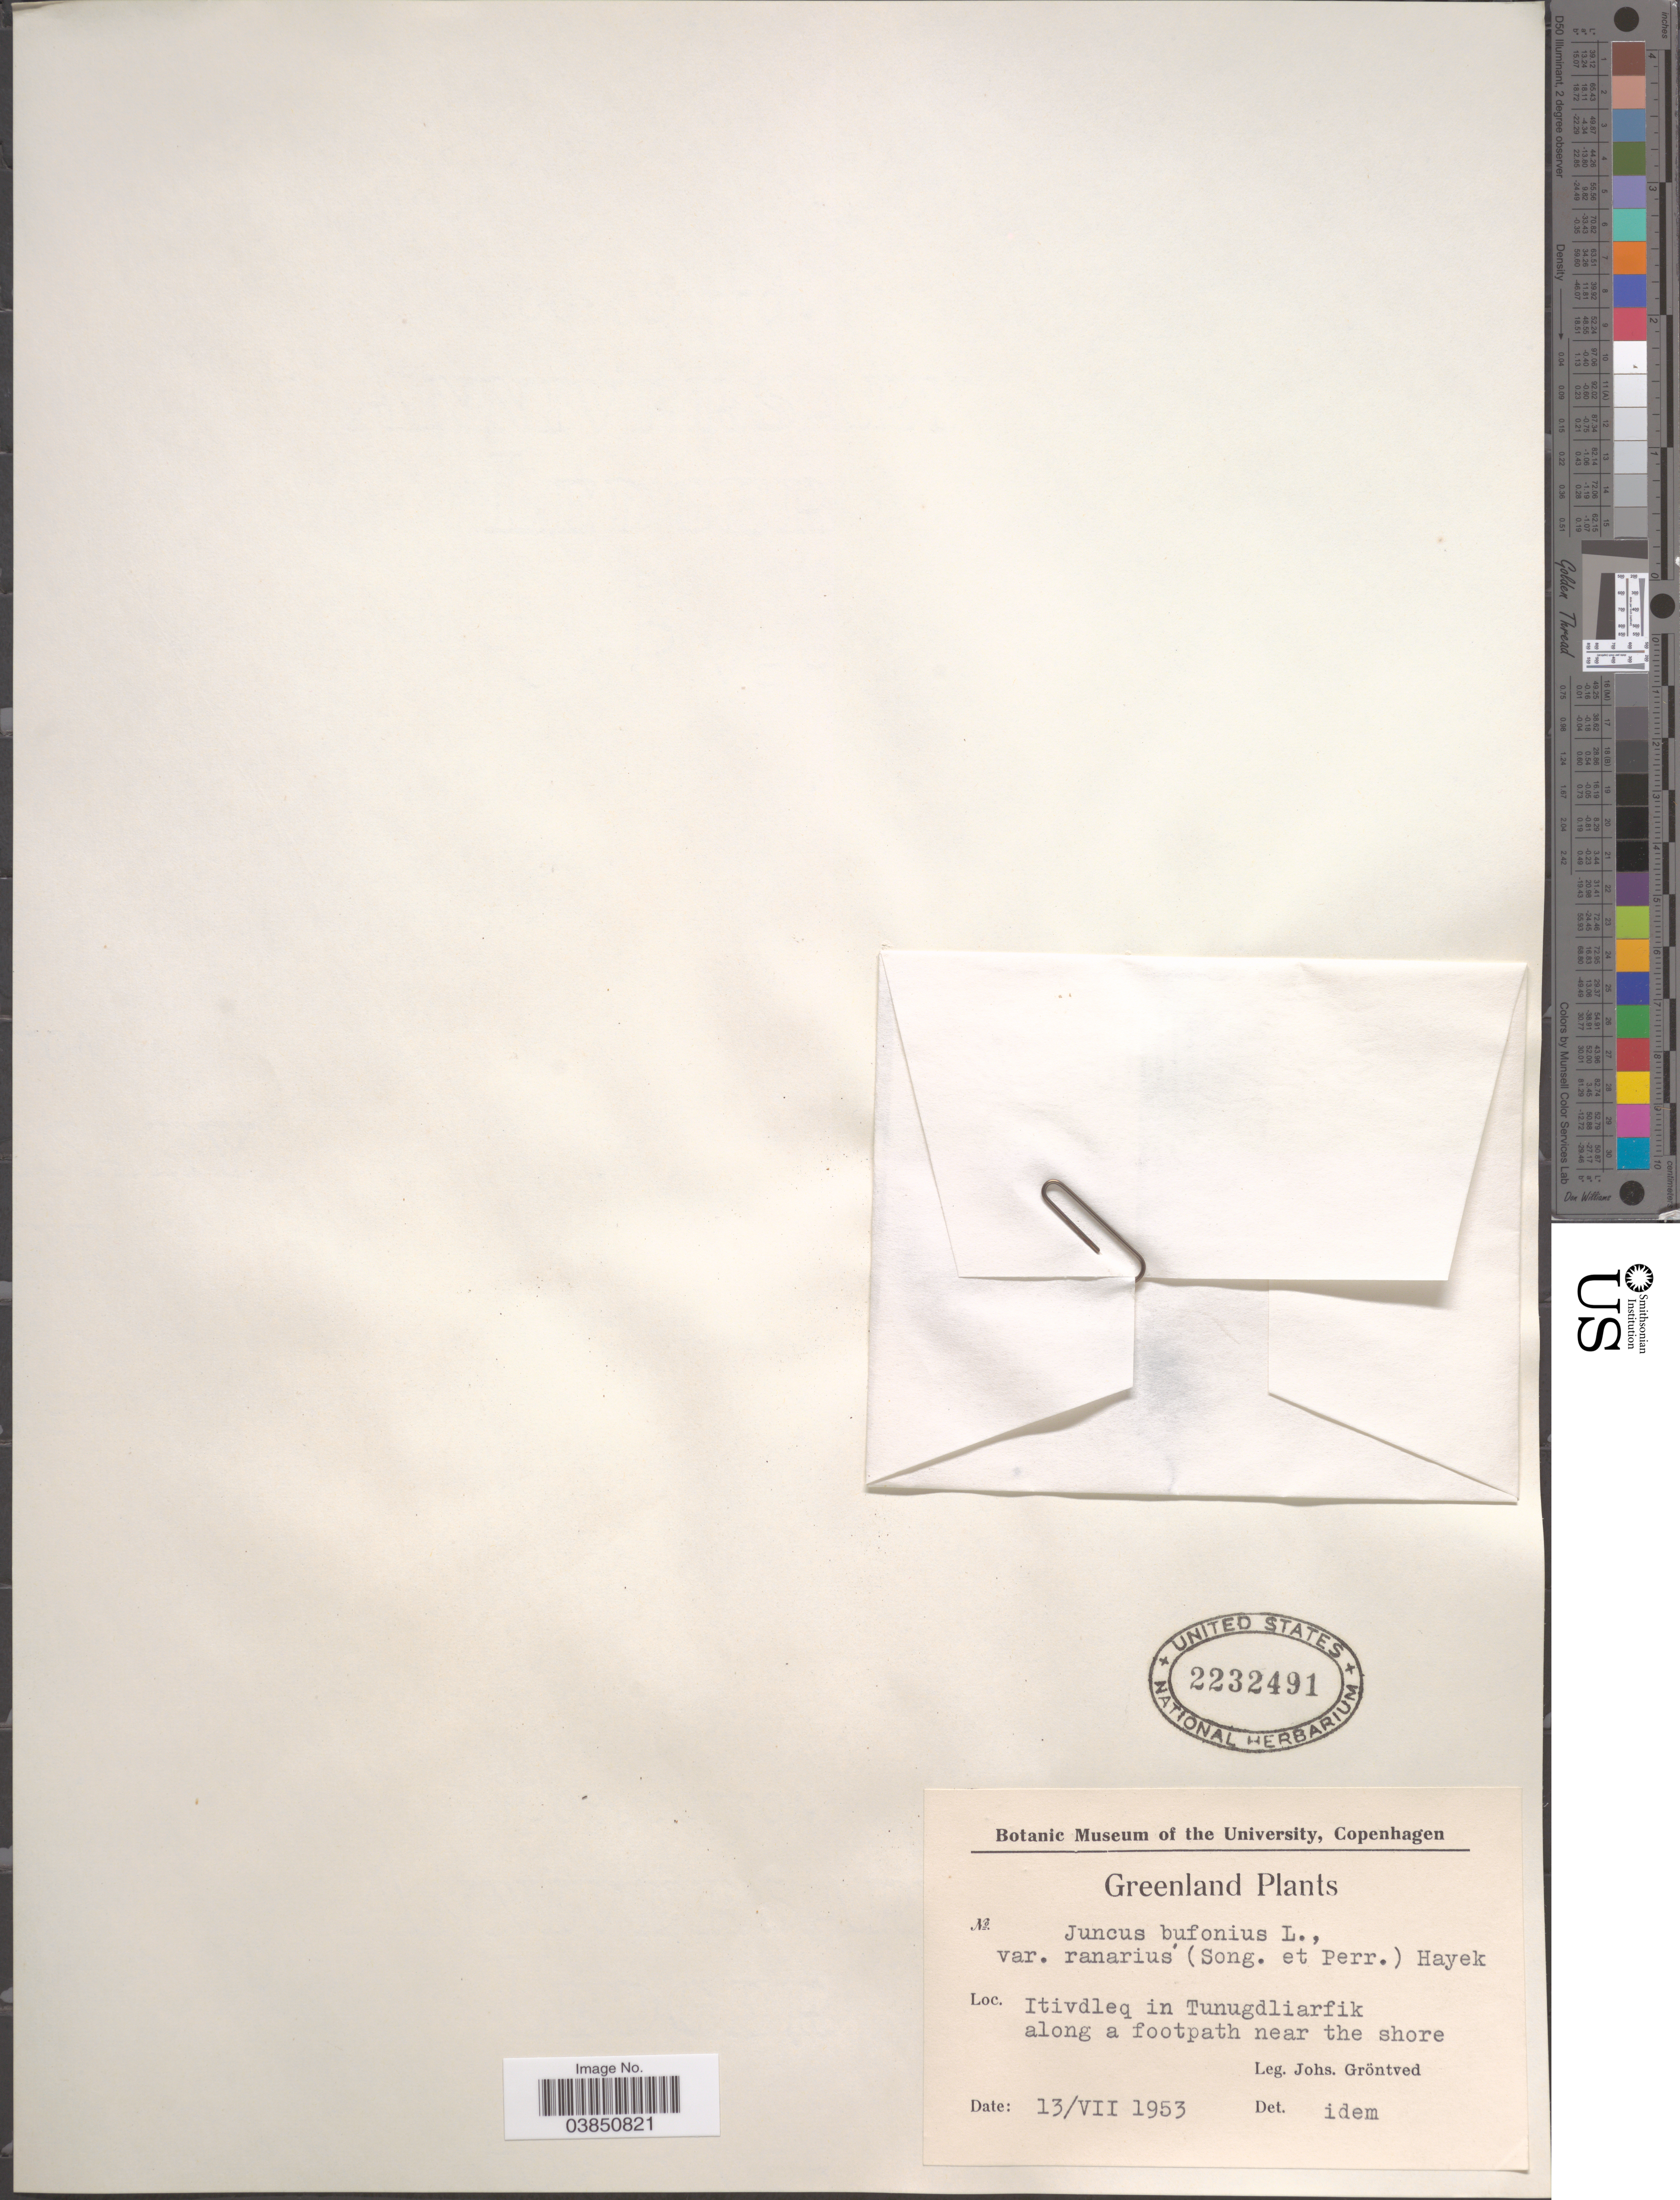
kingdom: Plantae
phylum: Tracheophyta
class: Liliopsida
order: Poales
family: Juncaceae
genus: Juncus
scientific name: Juncus bufonius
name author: L.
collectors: J. Grøntved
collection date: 1953-07-13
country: Greece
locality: Itivdleq in Tunugdliarfik along a footpath near the shore.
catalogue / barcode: US 2232491